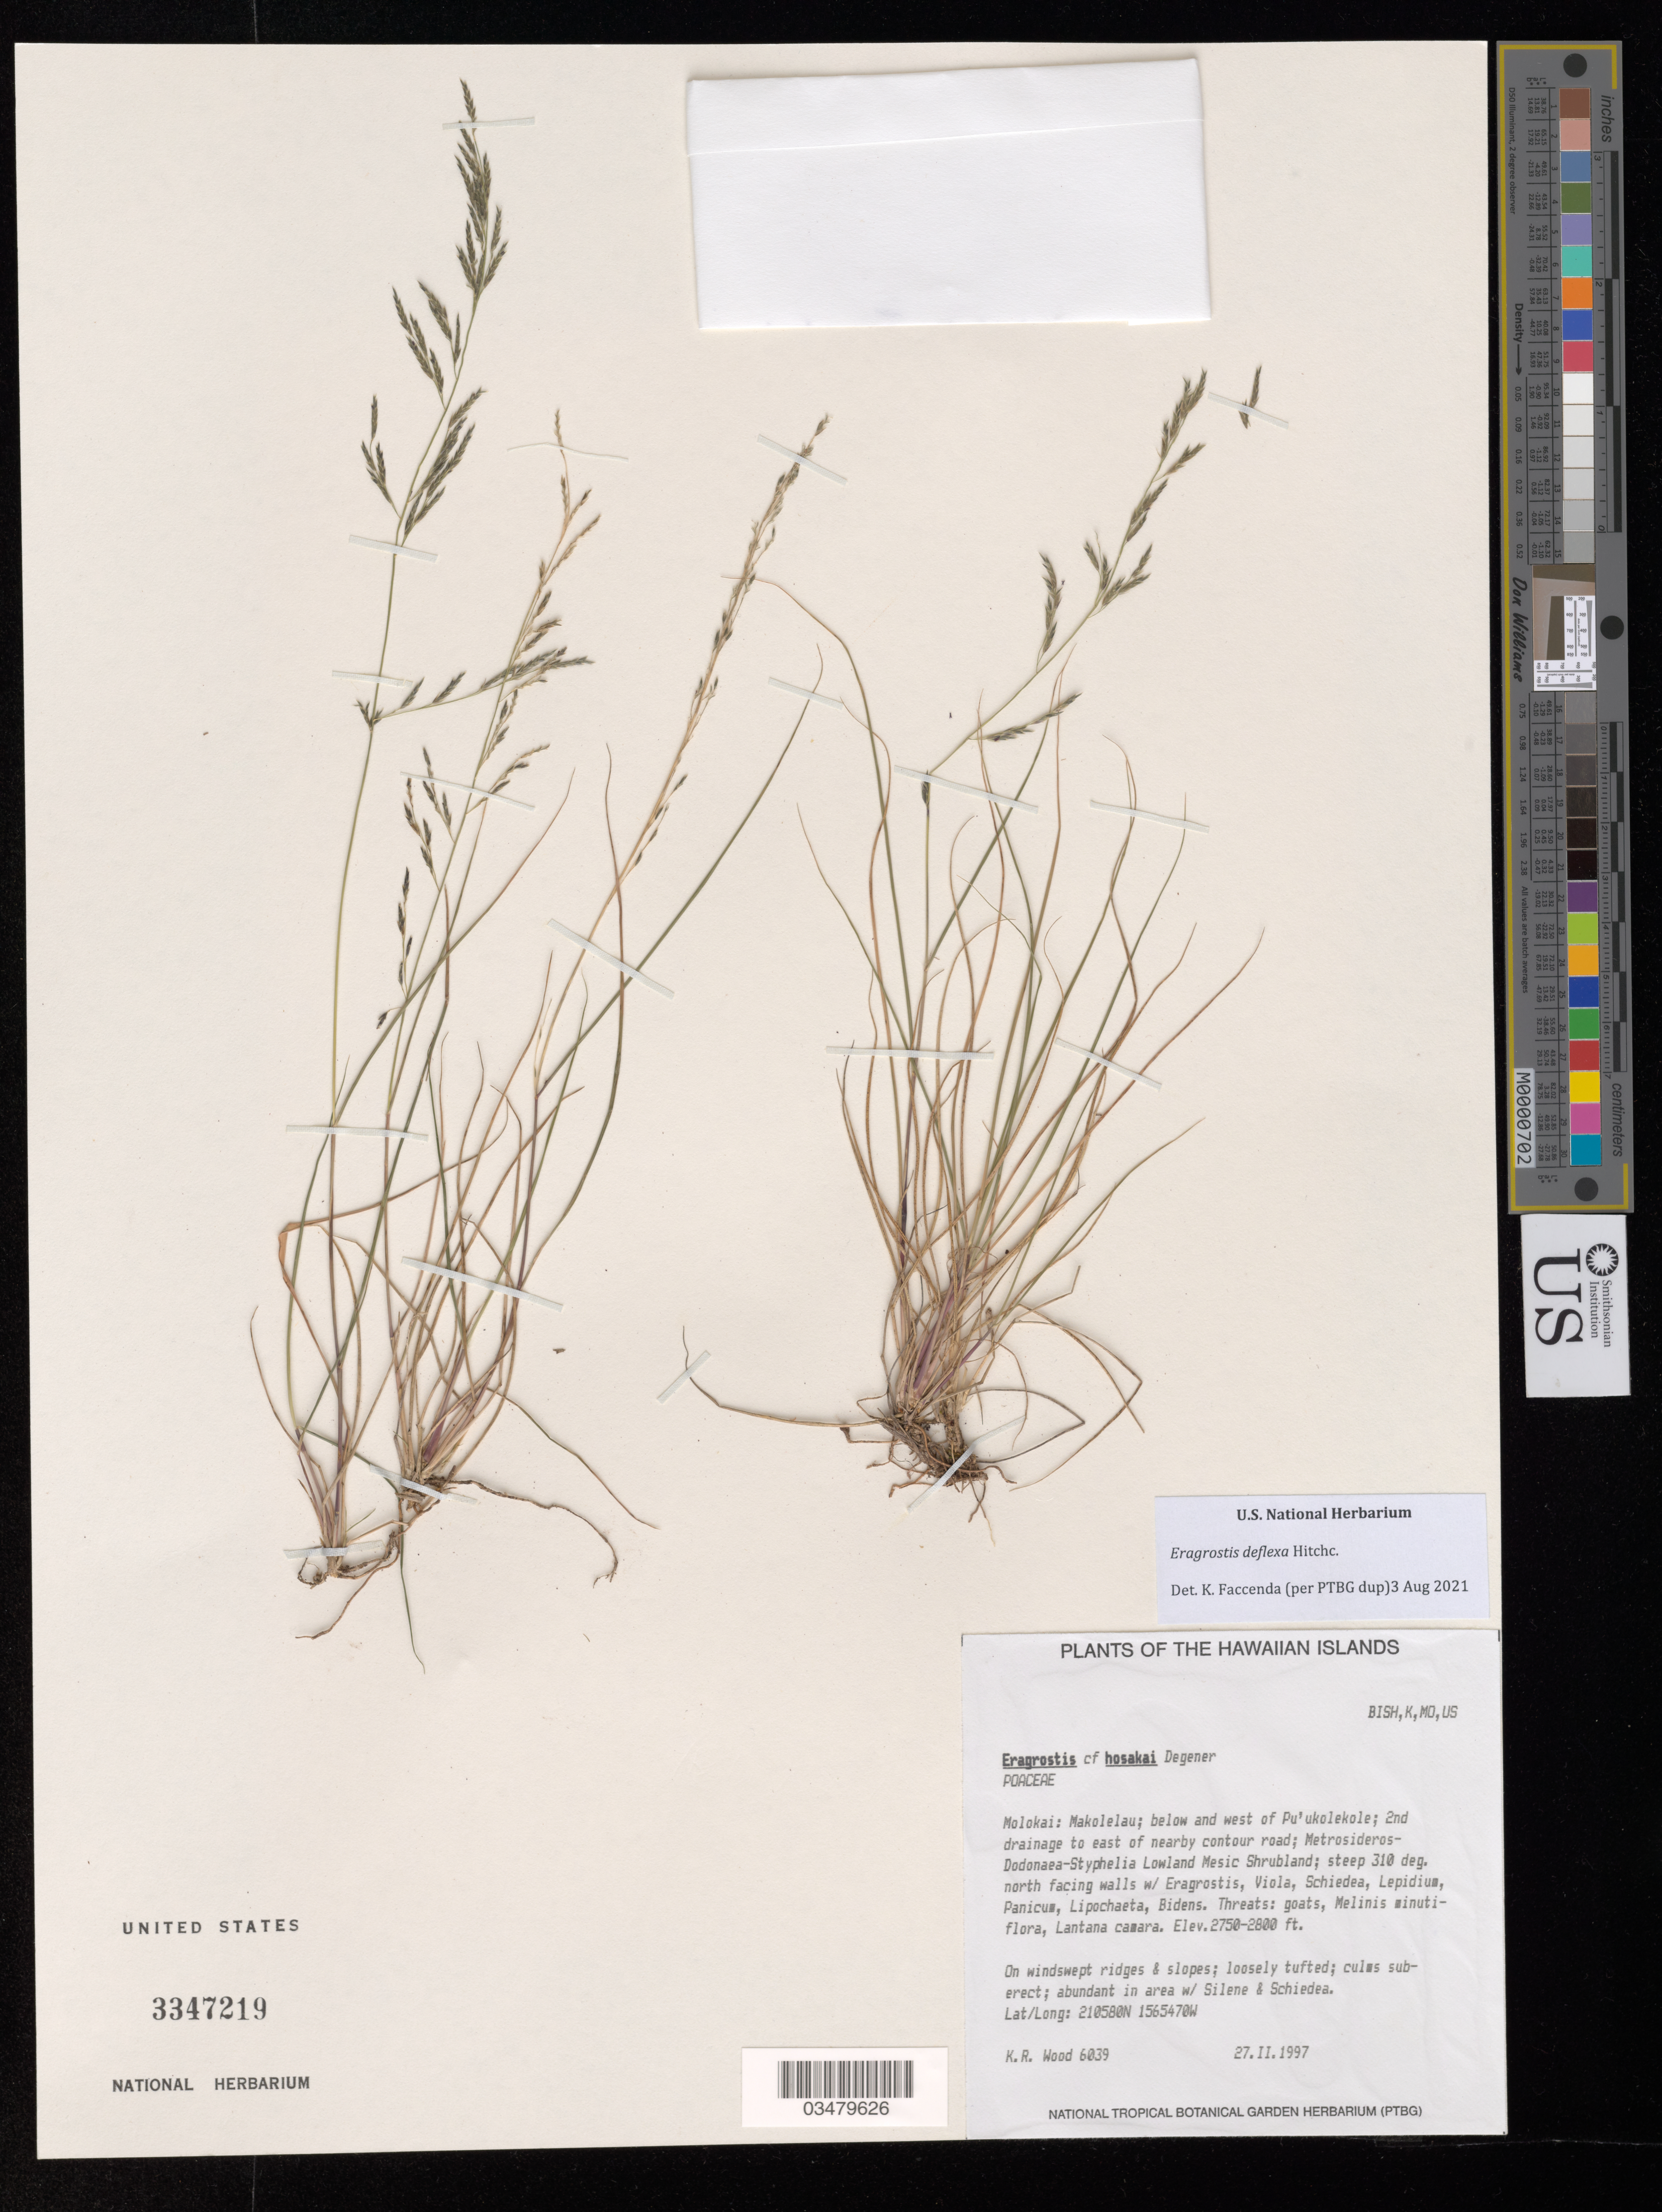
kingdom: Plantae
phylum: Tracheophyta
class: Liliopsida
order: Poales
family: Poaceae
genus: Eragrostis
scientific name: Eragrostis deflexa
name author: Hitchc.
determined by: Faccenda, K.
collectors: K. R. Wood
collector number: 6039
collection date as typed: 27 Feb 1997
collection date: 1997-02-27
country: United States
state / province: Hawaii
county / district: Maui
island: Moloka'i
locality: Makolelau; below and W of Pu'ukolekole; 2nd drainage to E of nearby contour road.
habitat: Lowland mesic shrubland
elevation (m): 838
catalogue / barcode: US 3347219